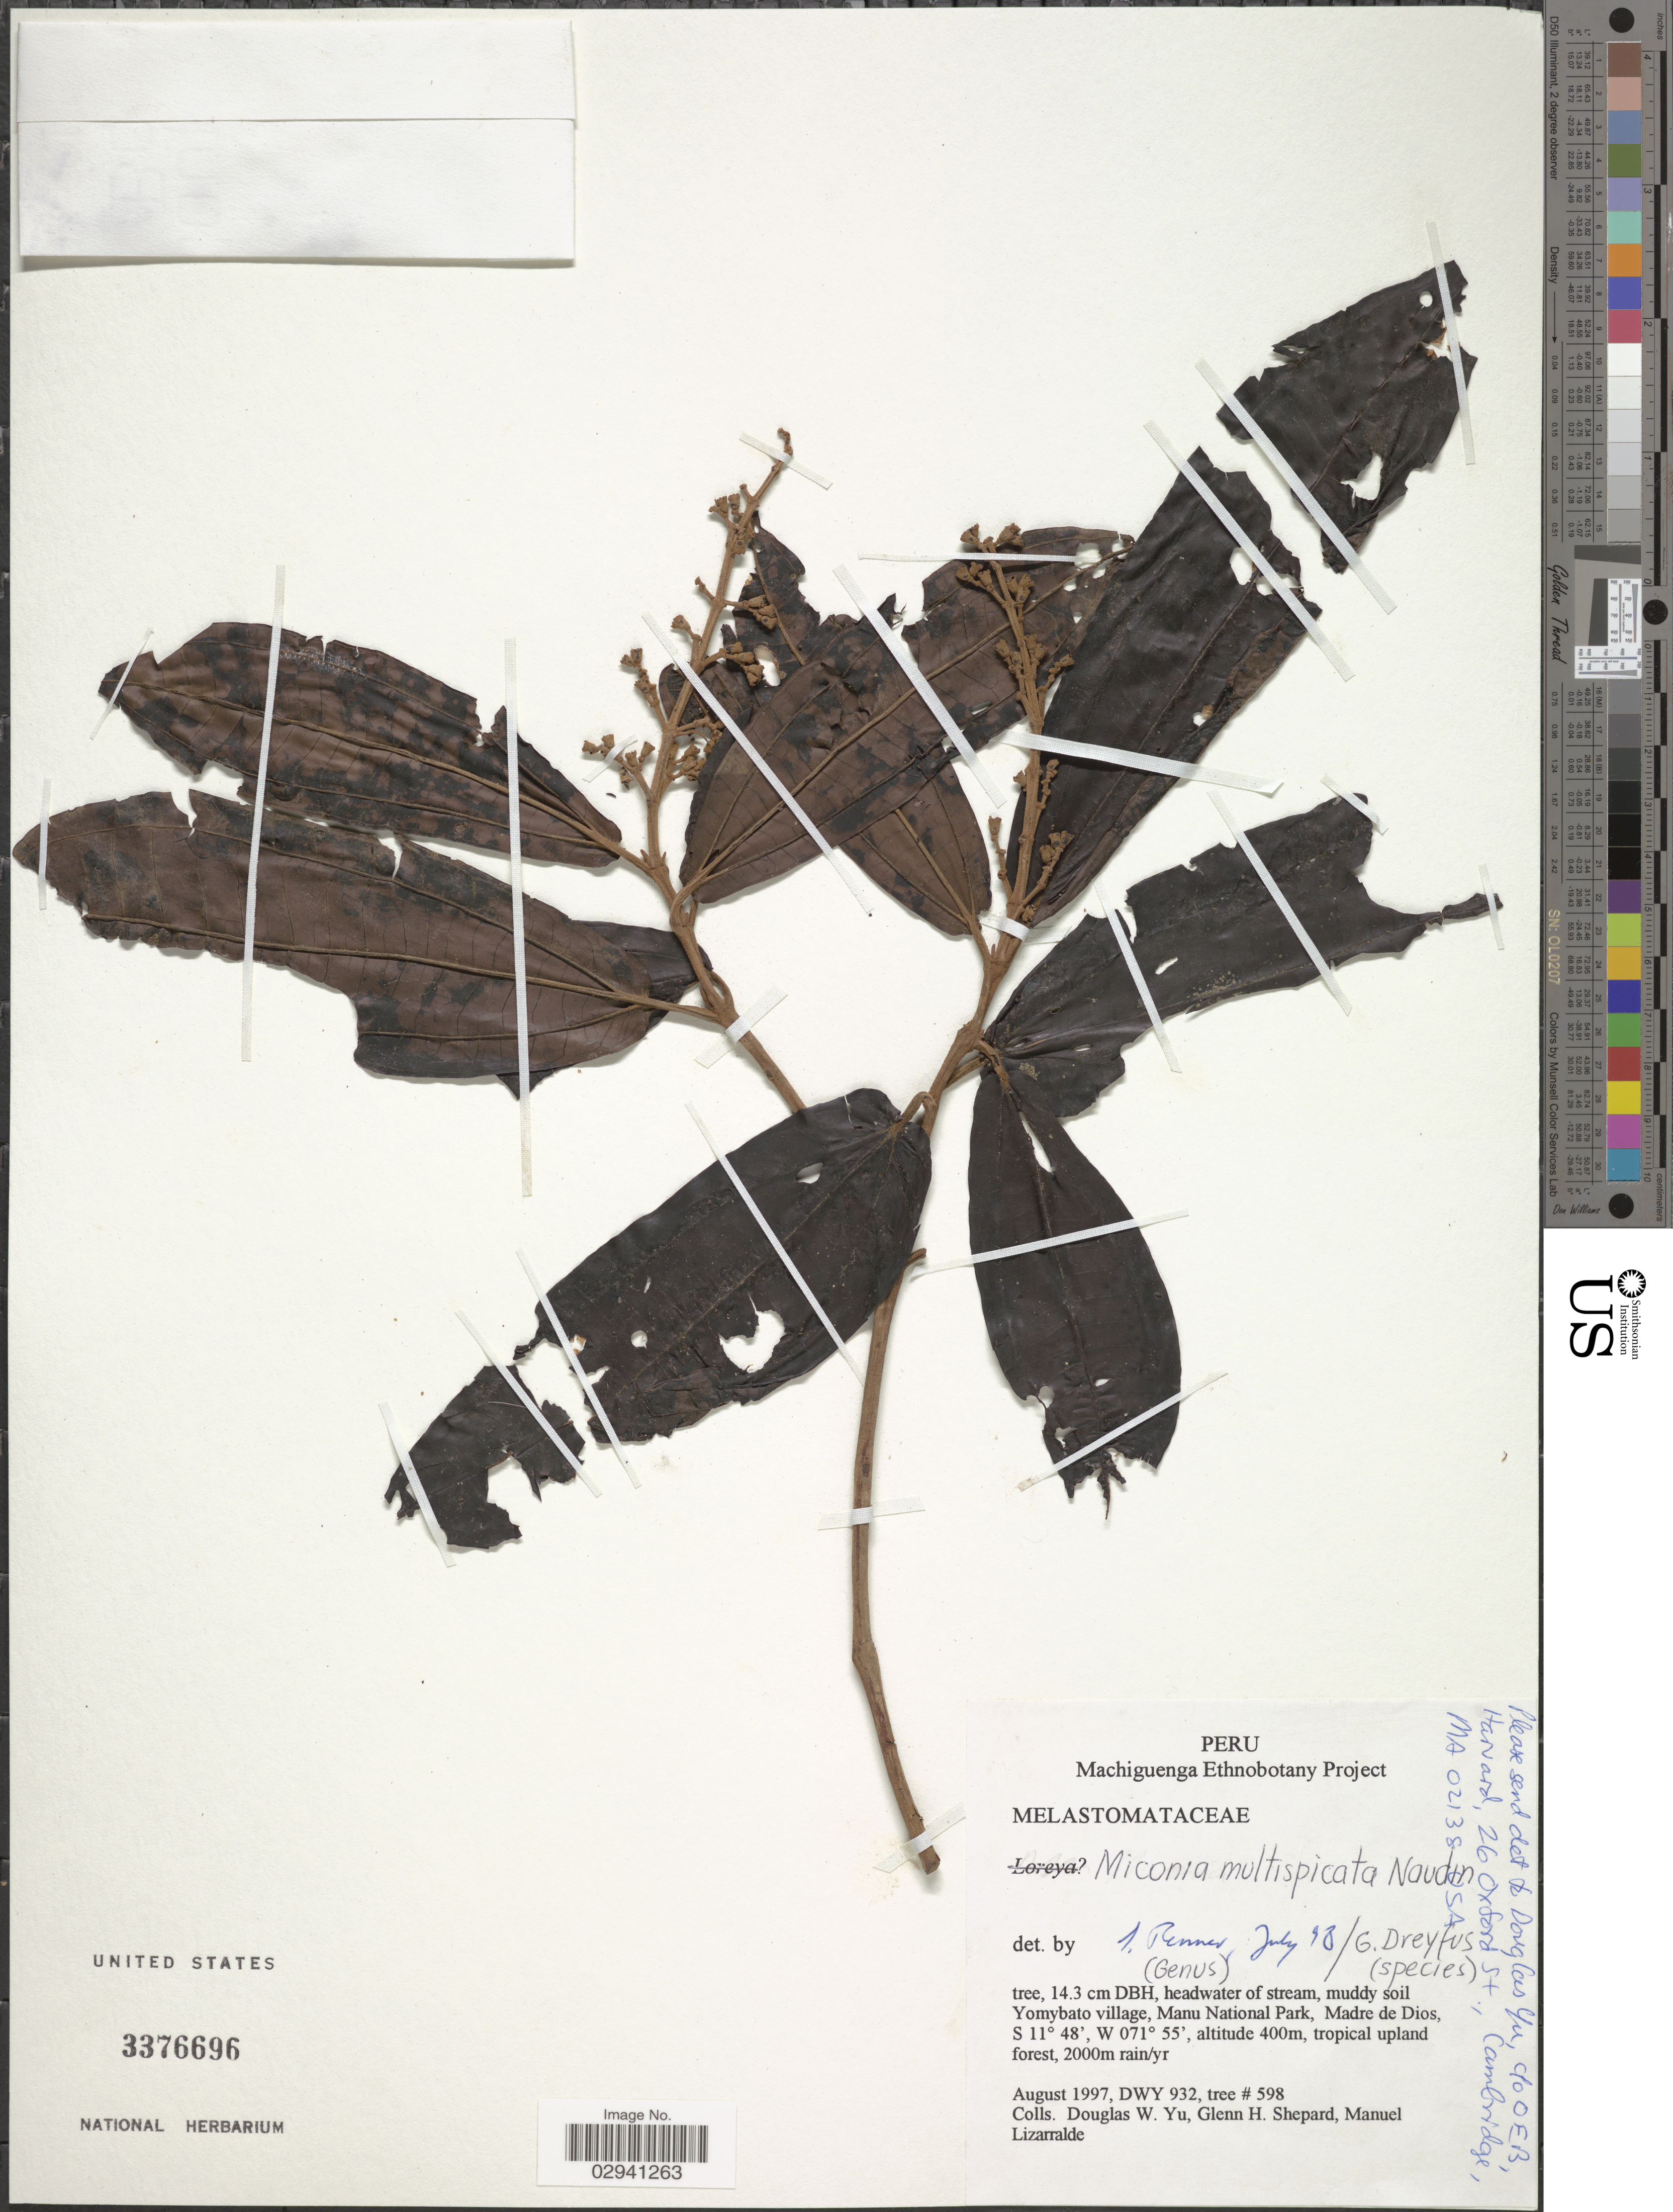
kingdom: Plantae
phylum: Tracheophyta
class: Magnoliopsida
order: Myrtales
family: Melastomataceae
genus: Miconia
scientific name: Miconia multispicata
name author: Naudin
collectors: D. Yu, G. Shepard & M. Lizarralde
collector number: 932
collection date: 1997-08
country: Peru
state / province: Madre de Dios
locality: Yomybato village, Manu National Park, Madre de Dios.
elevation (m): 400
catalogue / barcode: US 3376696